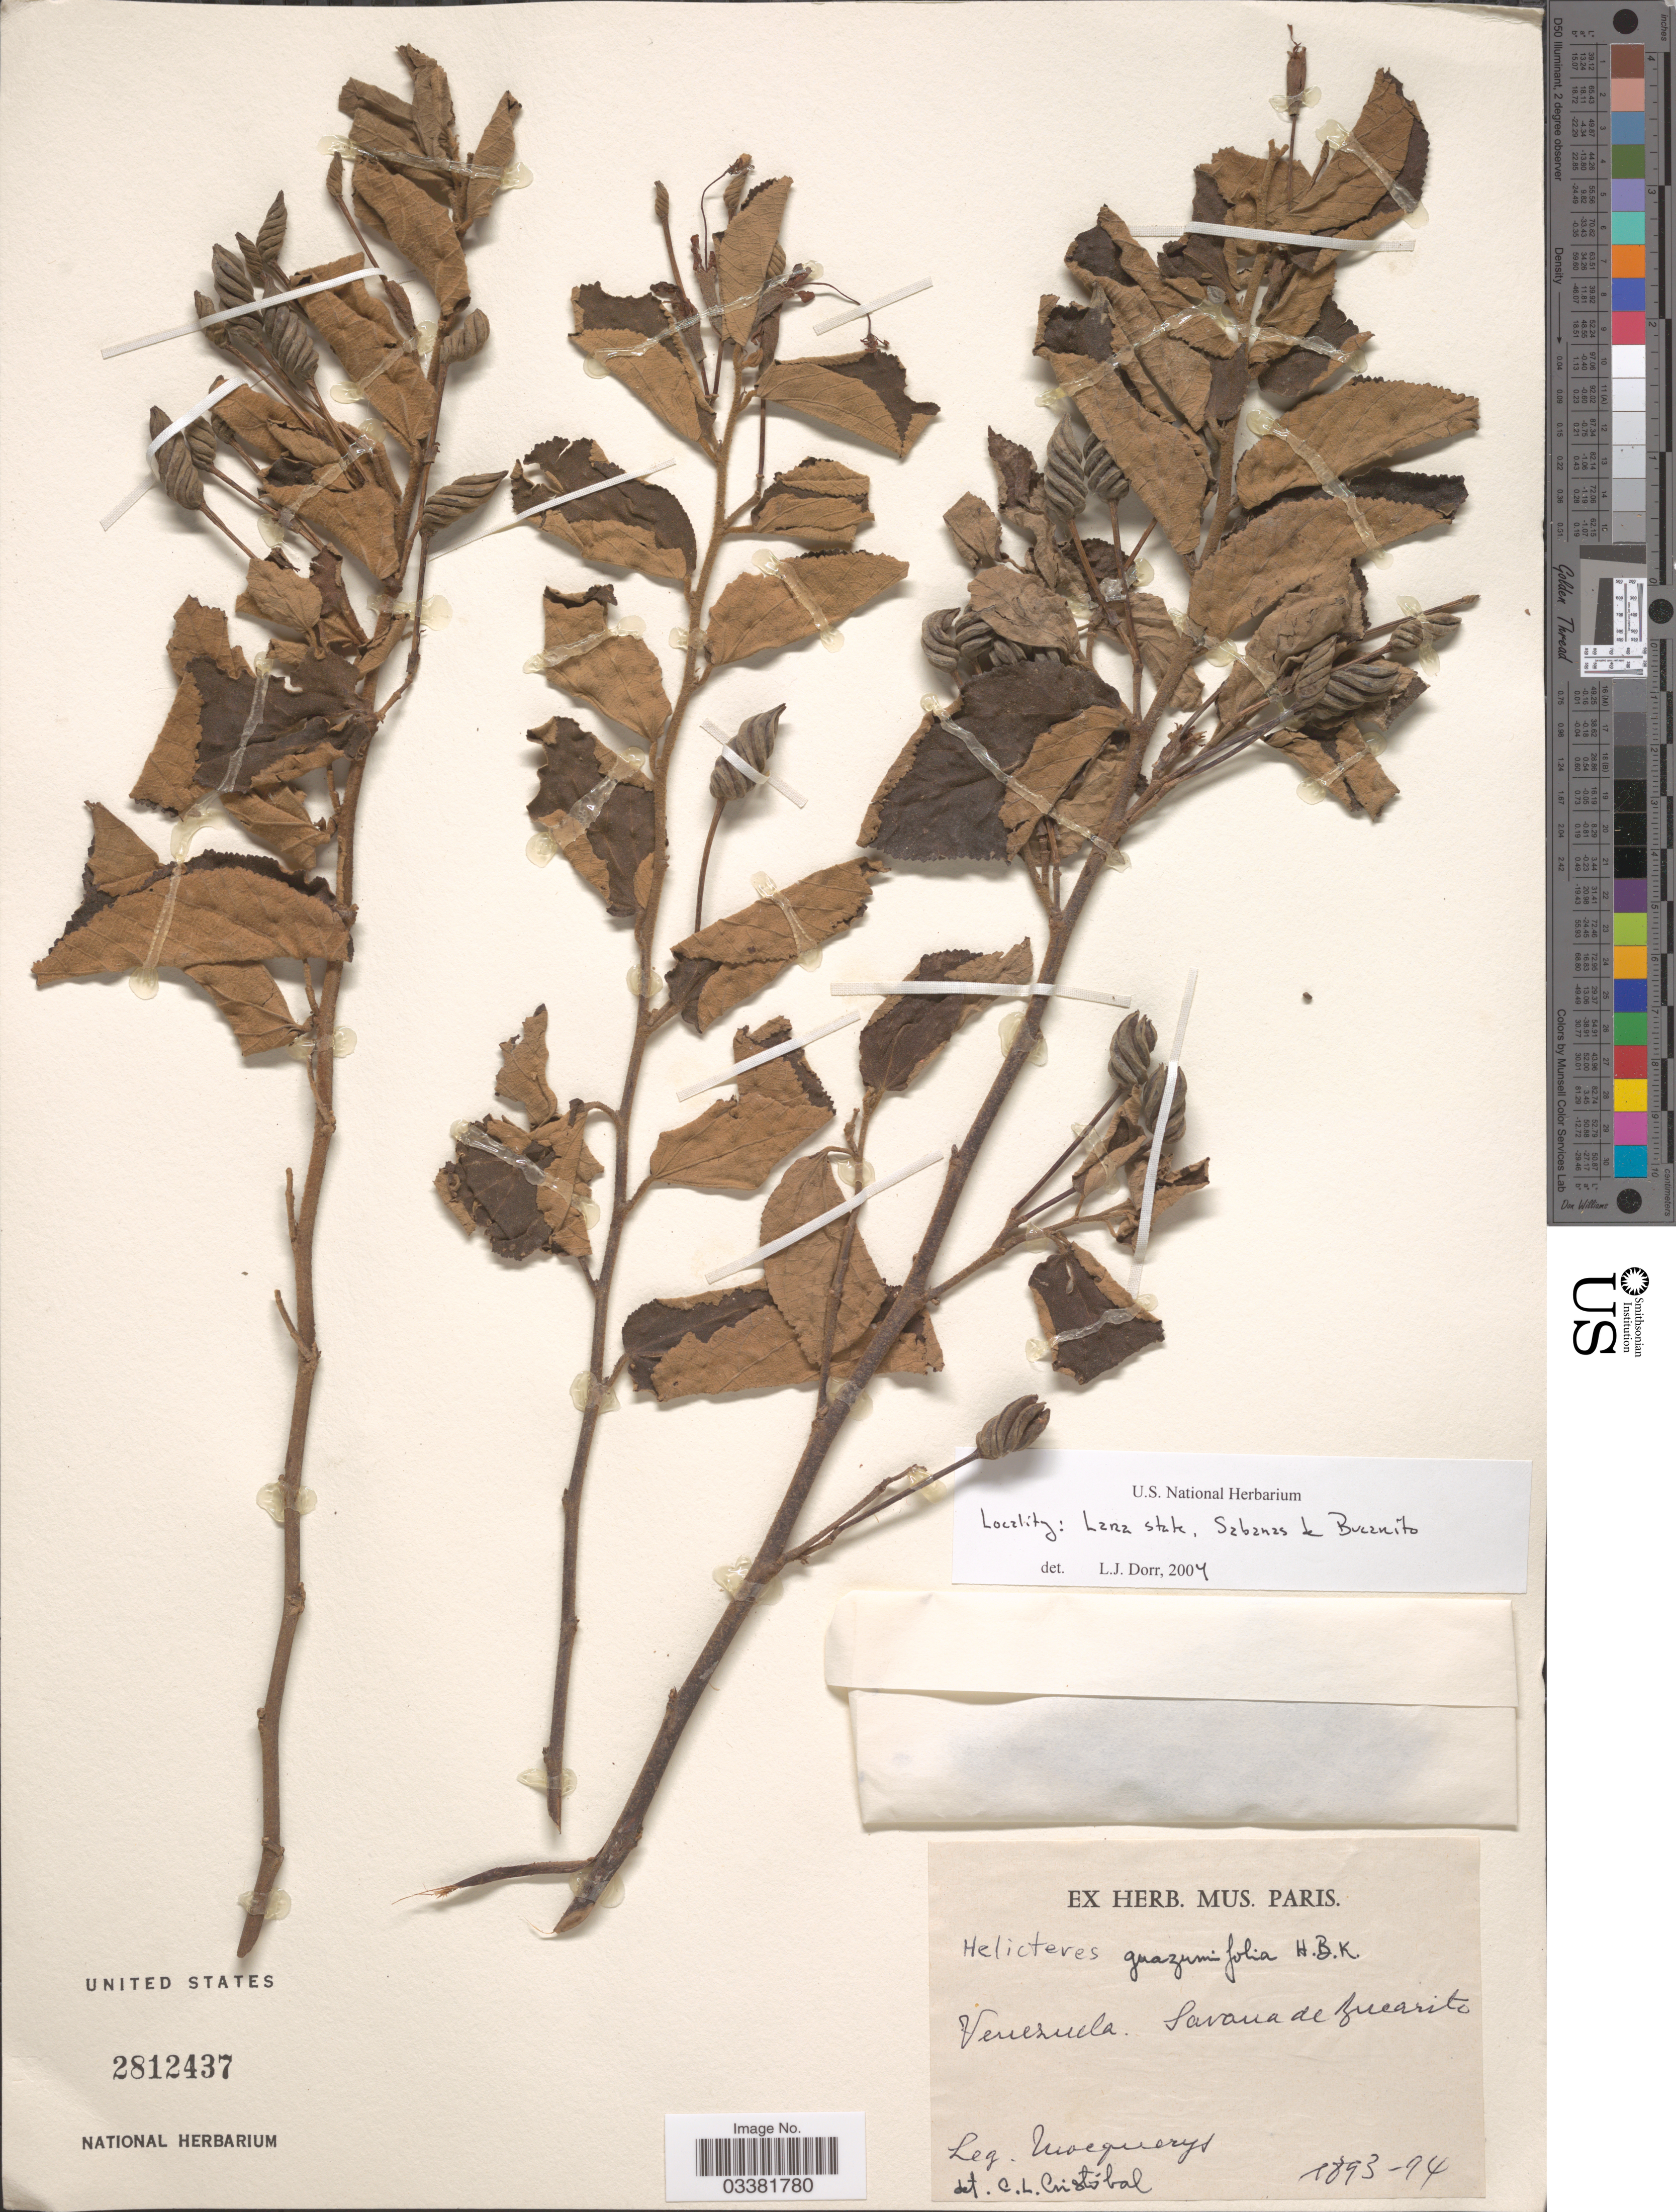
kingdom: Plantae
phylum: Tracheophyta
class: Magnoliopsida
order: Malvales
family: Malvaceae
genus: Helicteres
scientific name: Helicteres guazumifolia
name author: Kunth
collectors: A. Mocquerys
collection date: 1893/1894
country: Venezuela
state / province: Lara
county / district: Morán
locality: Bucarito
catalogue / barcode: US 2812437